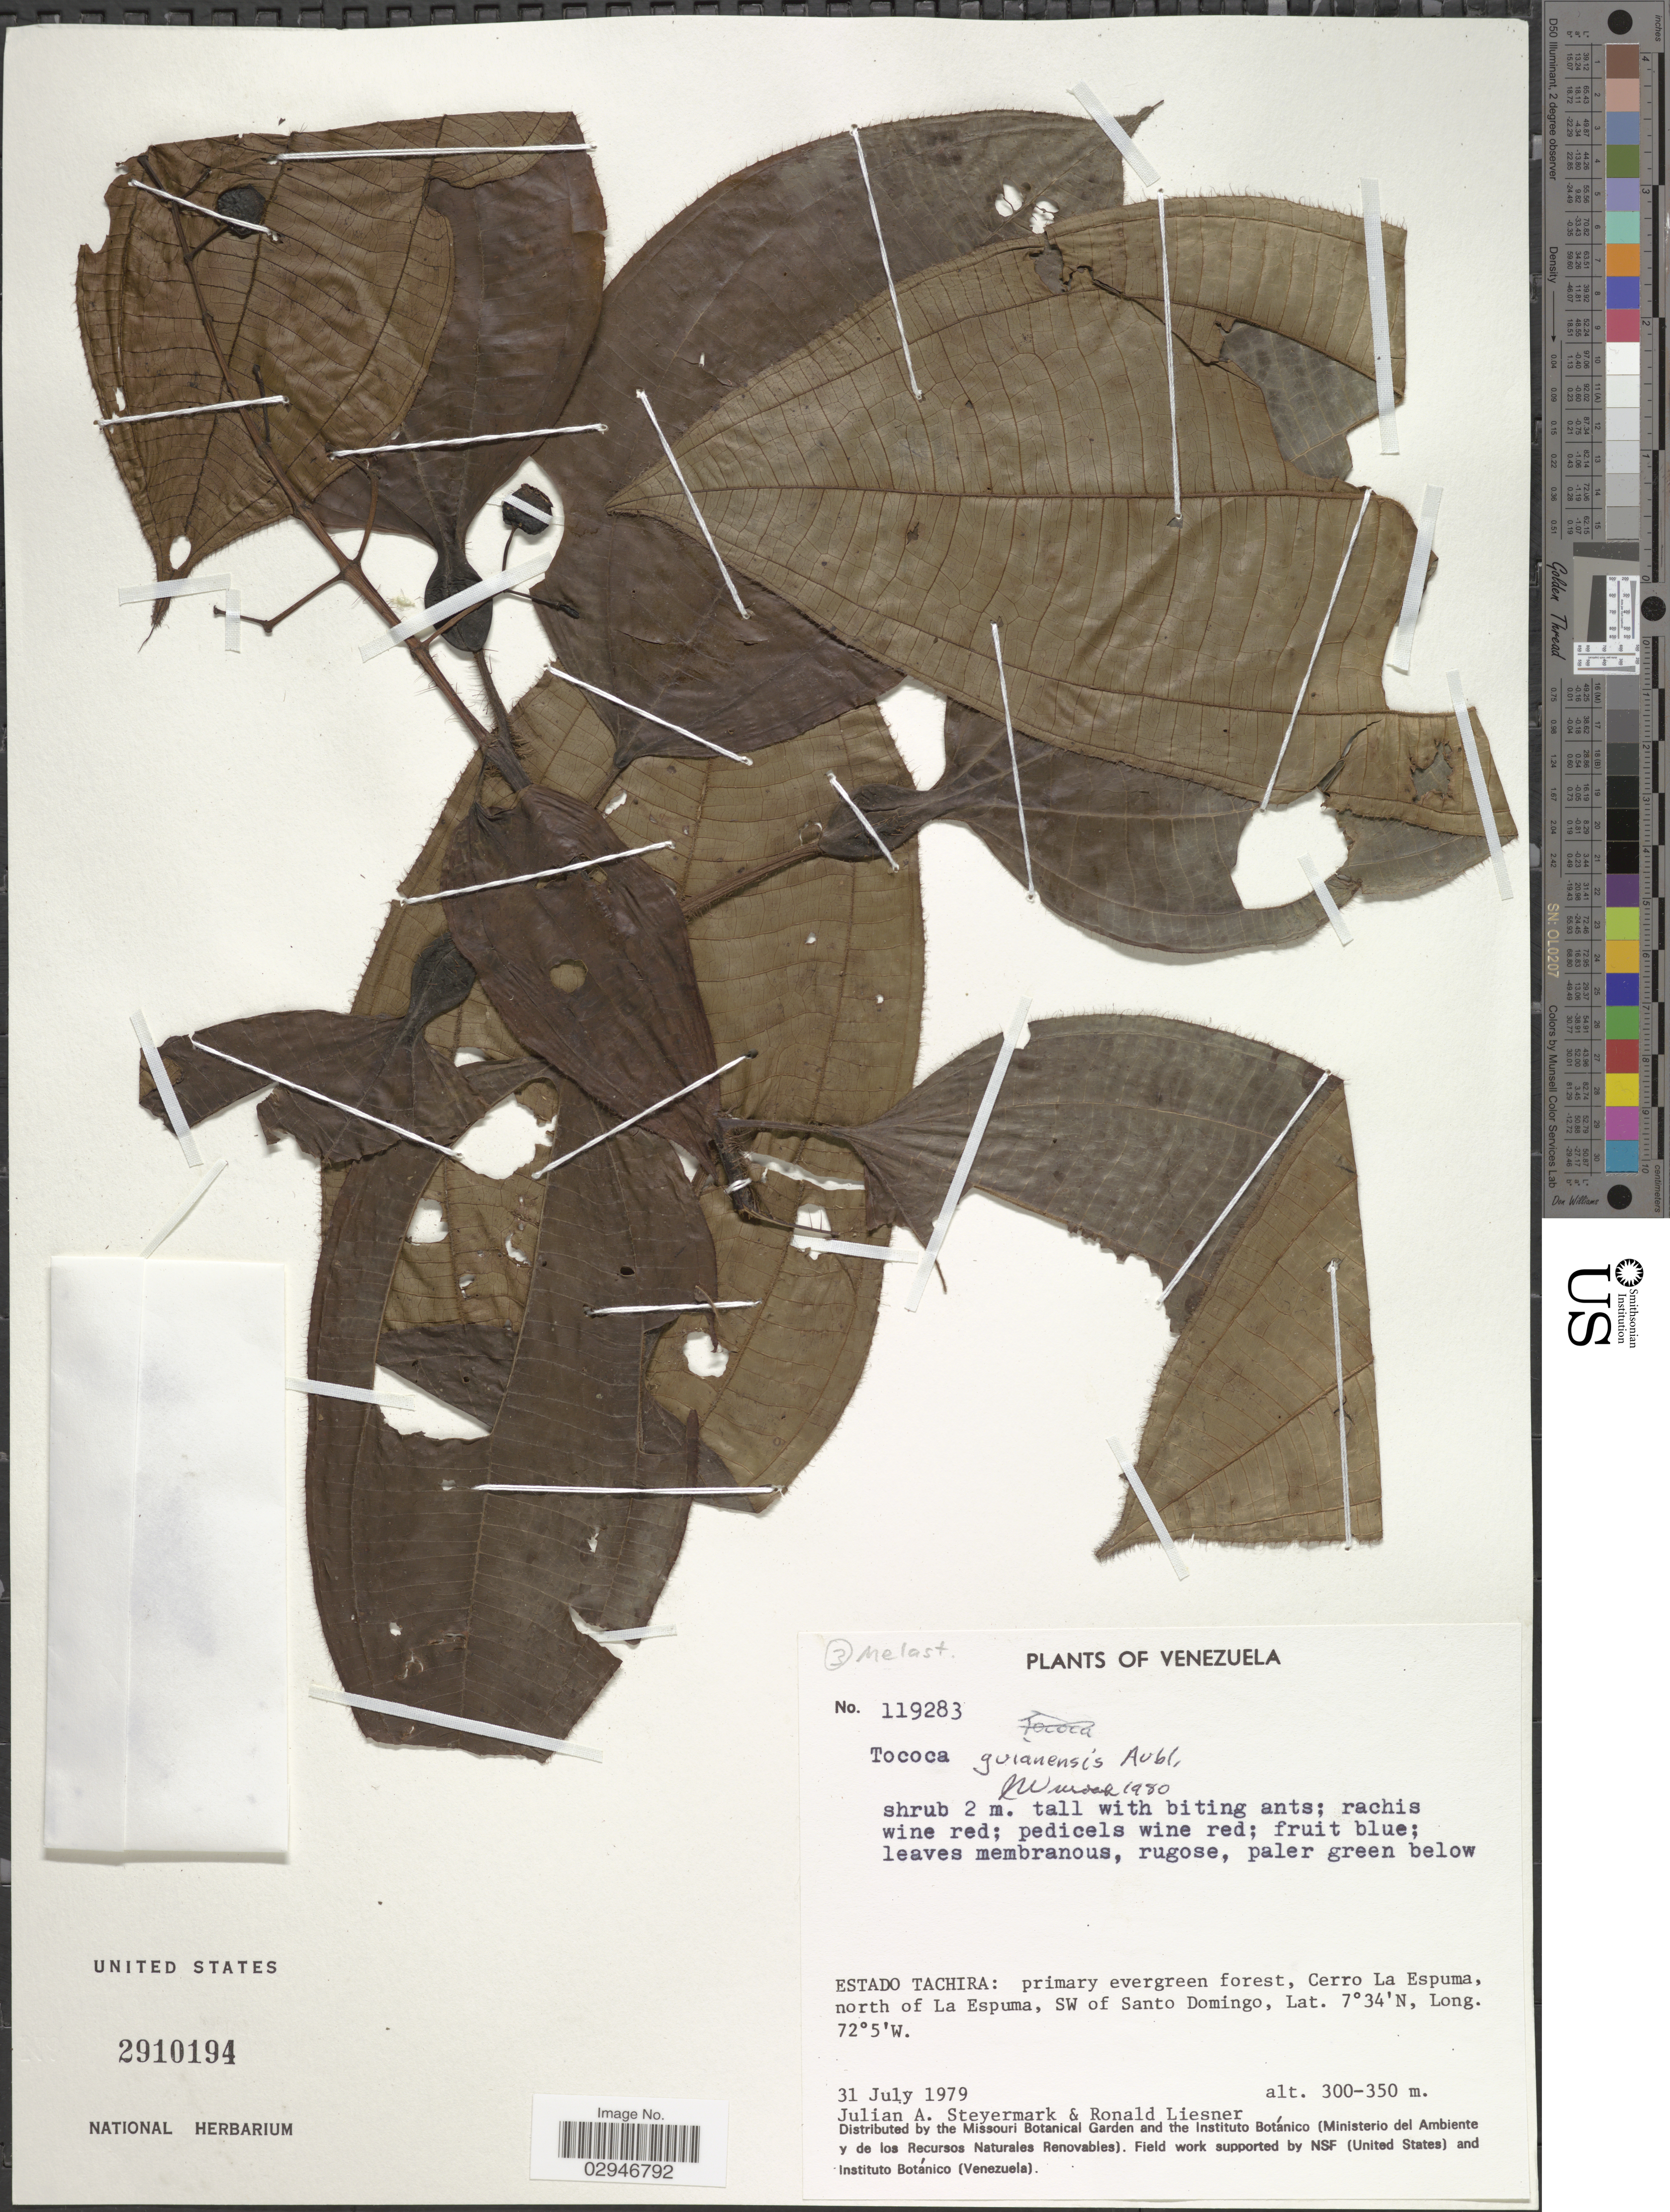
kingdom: Plantae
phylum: Tracheophyta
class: Magnoliopsida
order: Myrtales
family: Melastomataceae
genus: Tococa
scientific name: Tococa guianensis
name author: Aubl.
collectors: J. Steyermark & R. L. Liesner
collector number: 119283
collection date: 1979-07-31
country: Venezuela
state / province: Tachira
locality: Estado Tachira: primary evergreen forest, Cerro La Espuma, north of La Espuma, SW of Santo Domingo.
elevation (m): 300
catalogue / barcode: US 2910194